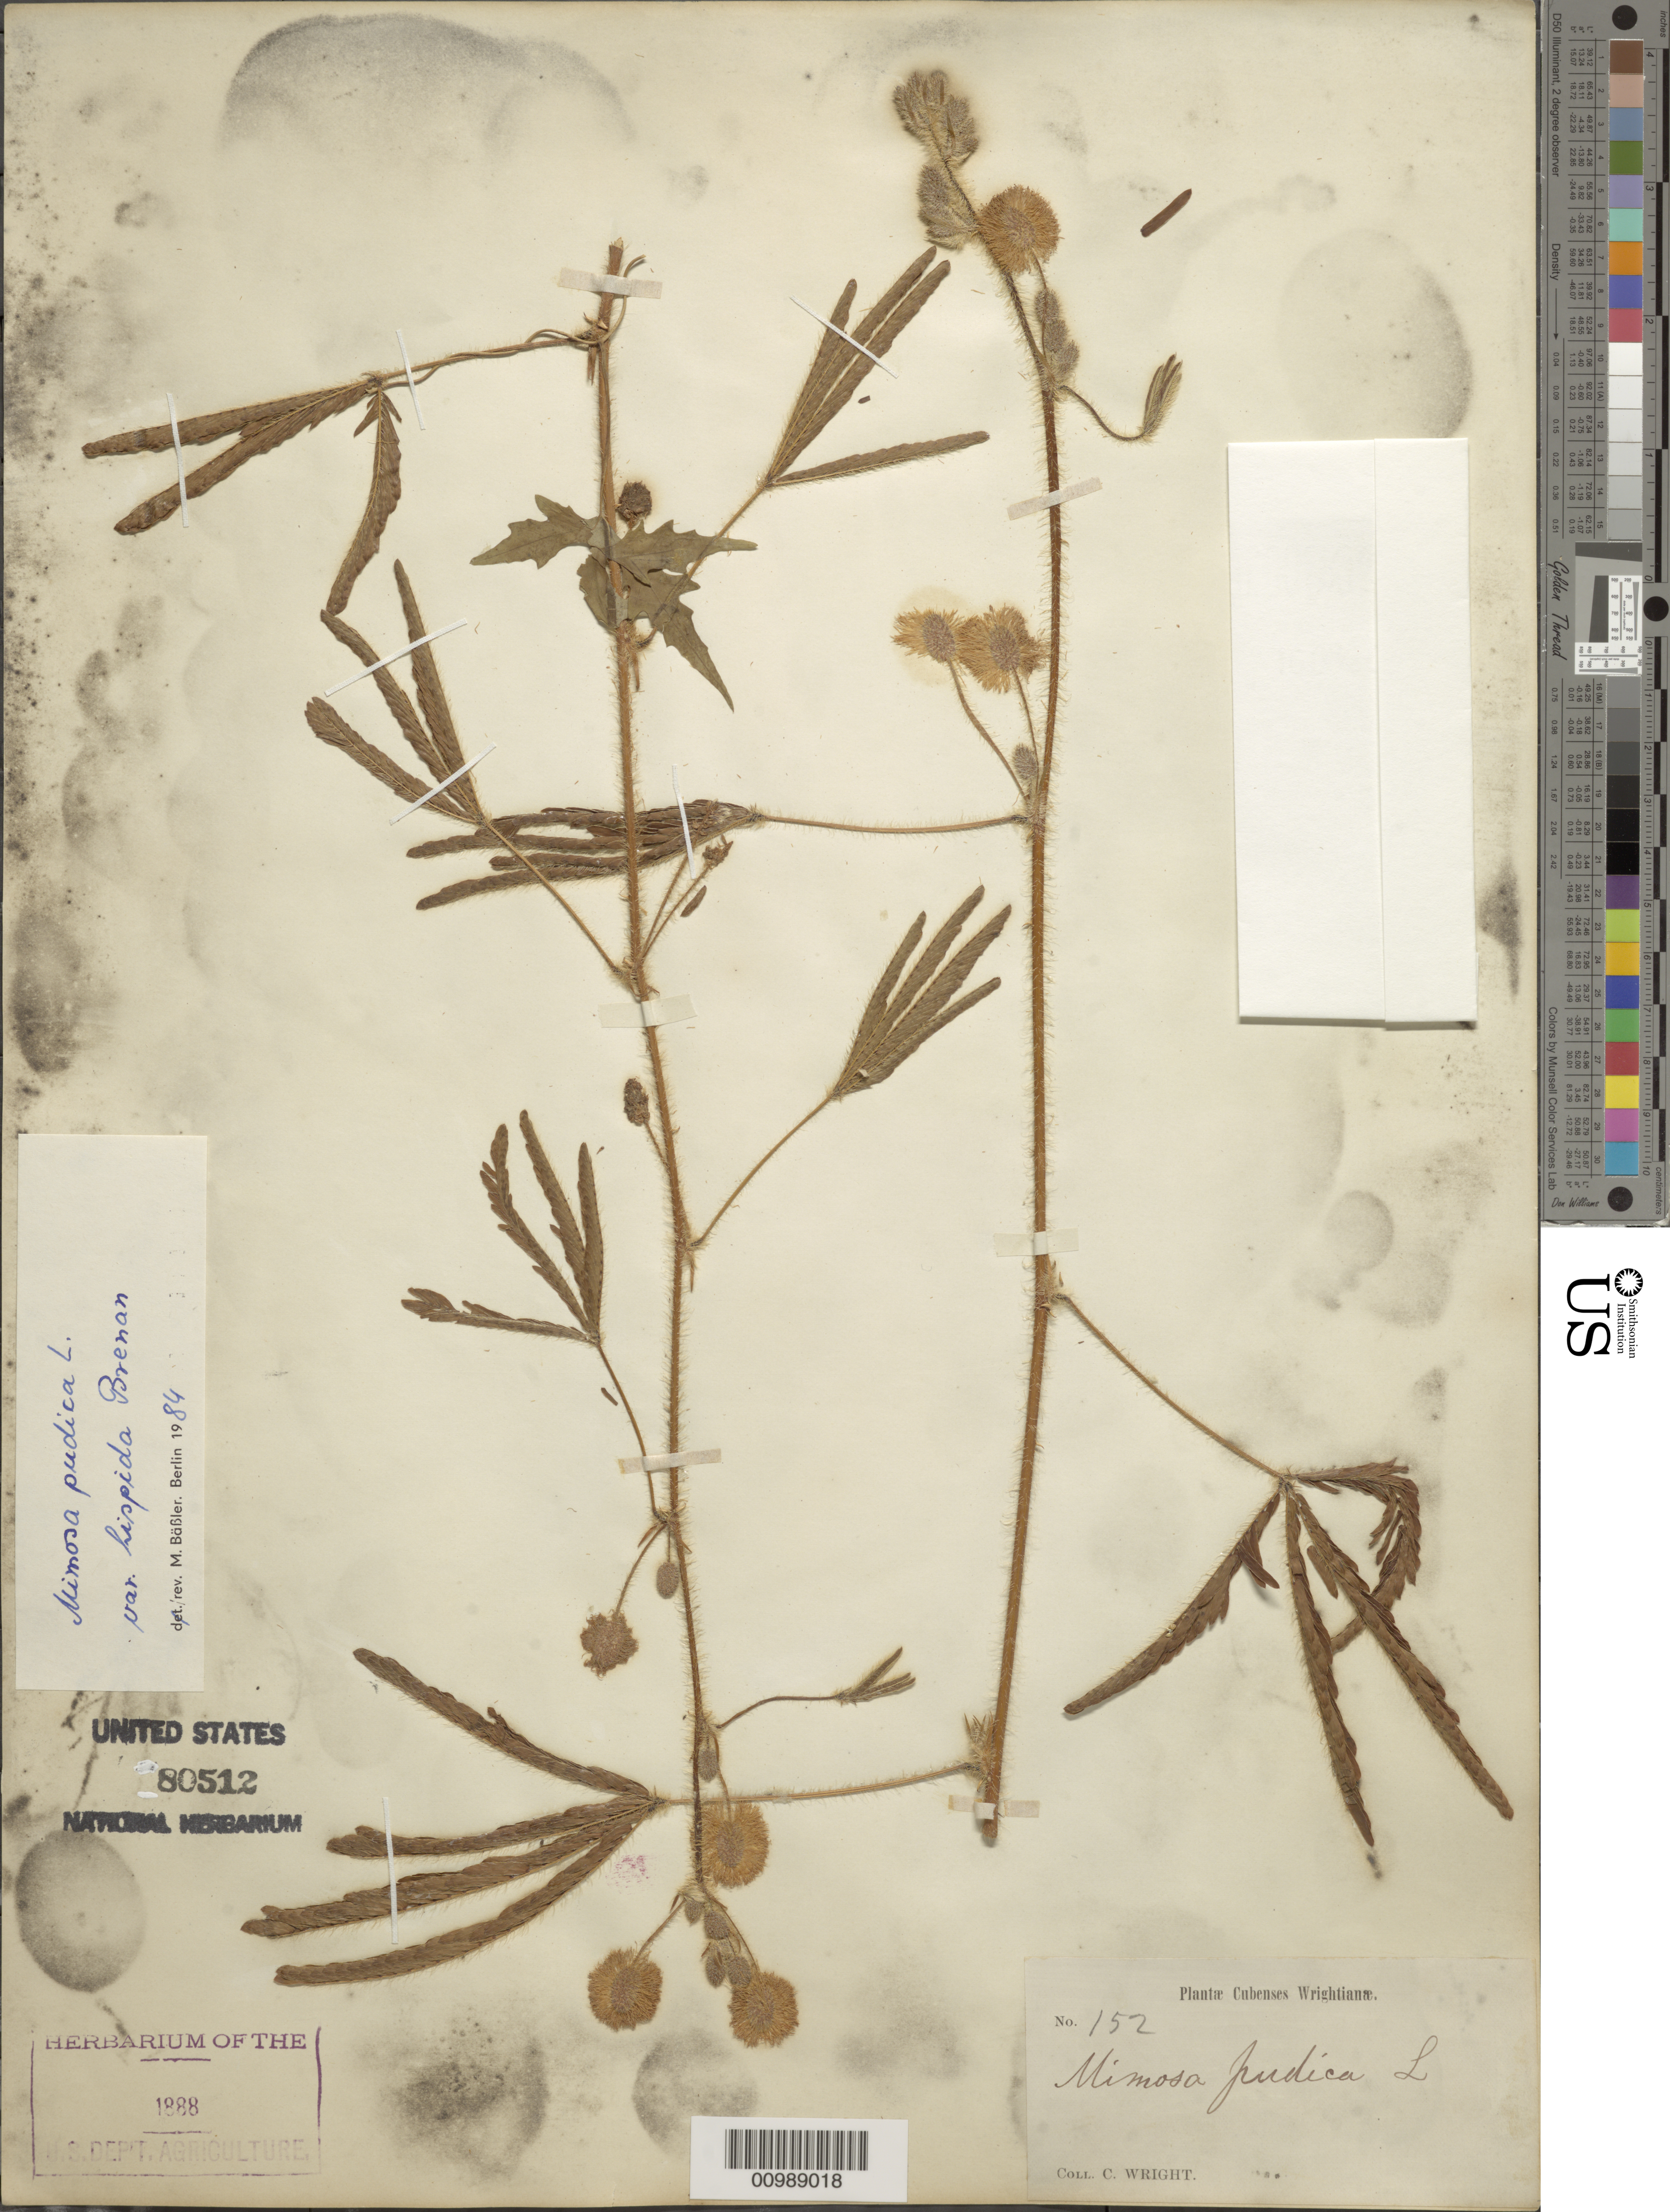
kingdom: Plantae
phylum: Tracheophyta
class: Magnoliopsida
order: Fabales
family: Fabaceae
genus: Mimosa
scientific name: Mimosa pudica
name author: L.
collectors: C. Wright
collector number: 152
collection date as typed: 1800 to 1899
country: Cuba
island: Cuba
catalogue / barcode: US 80512